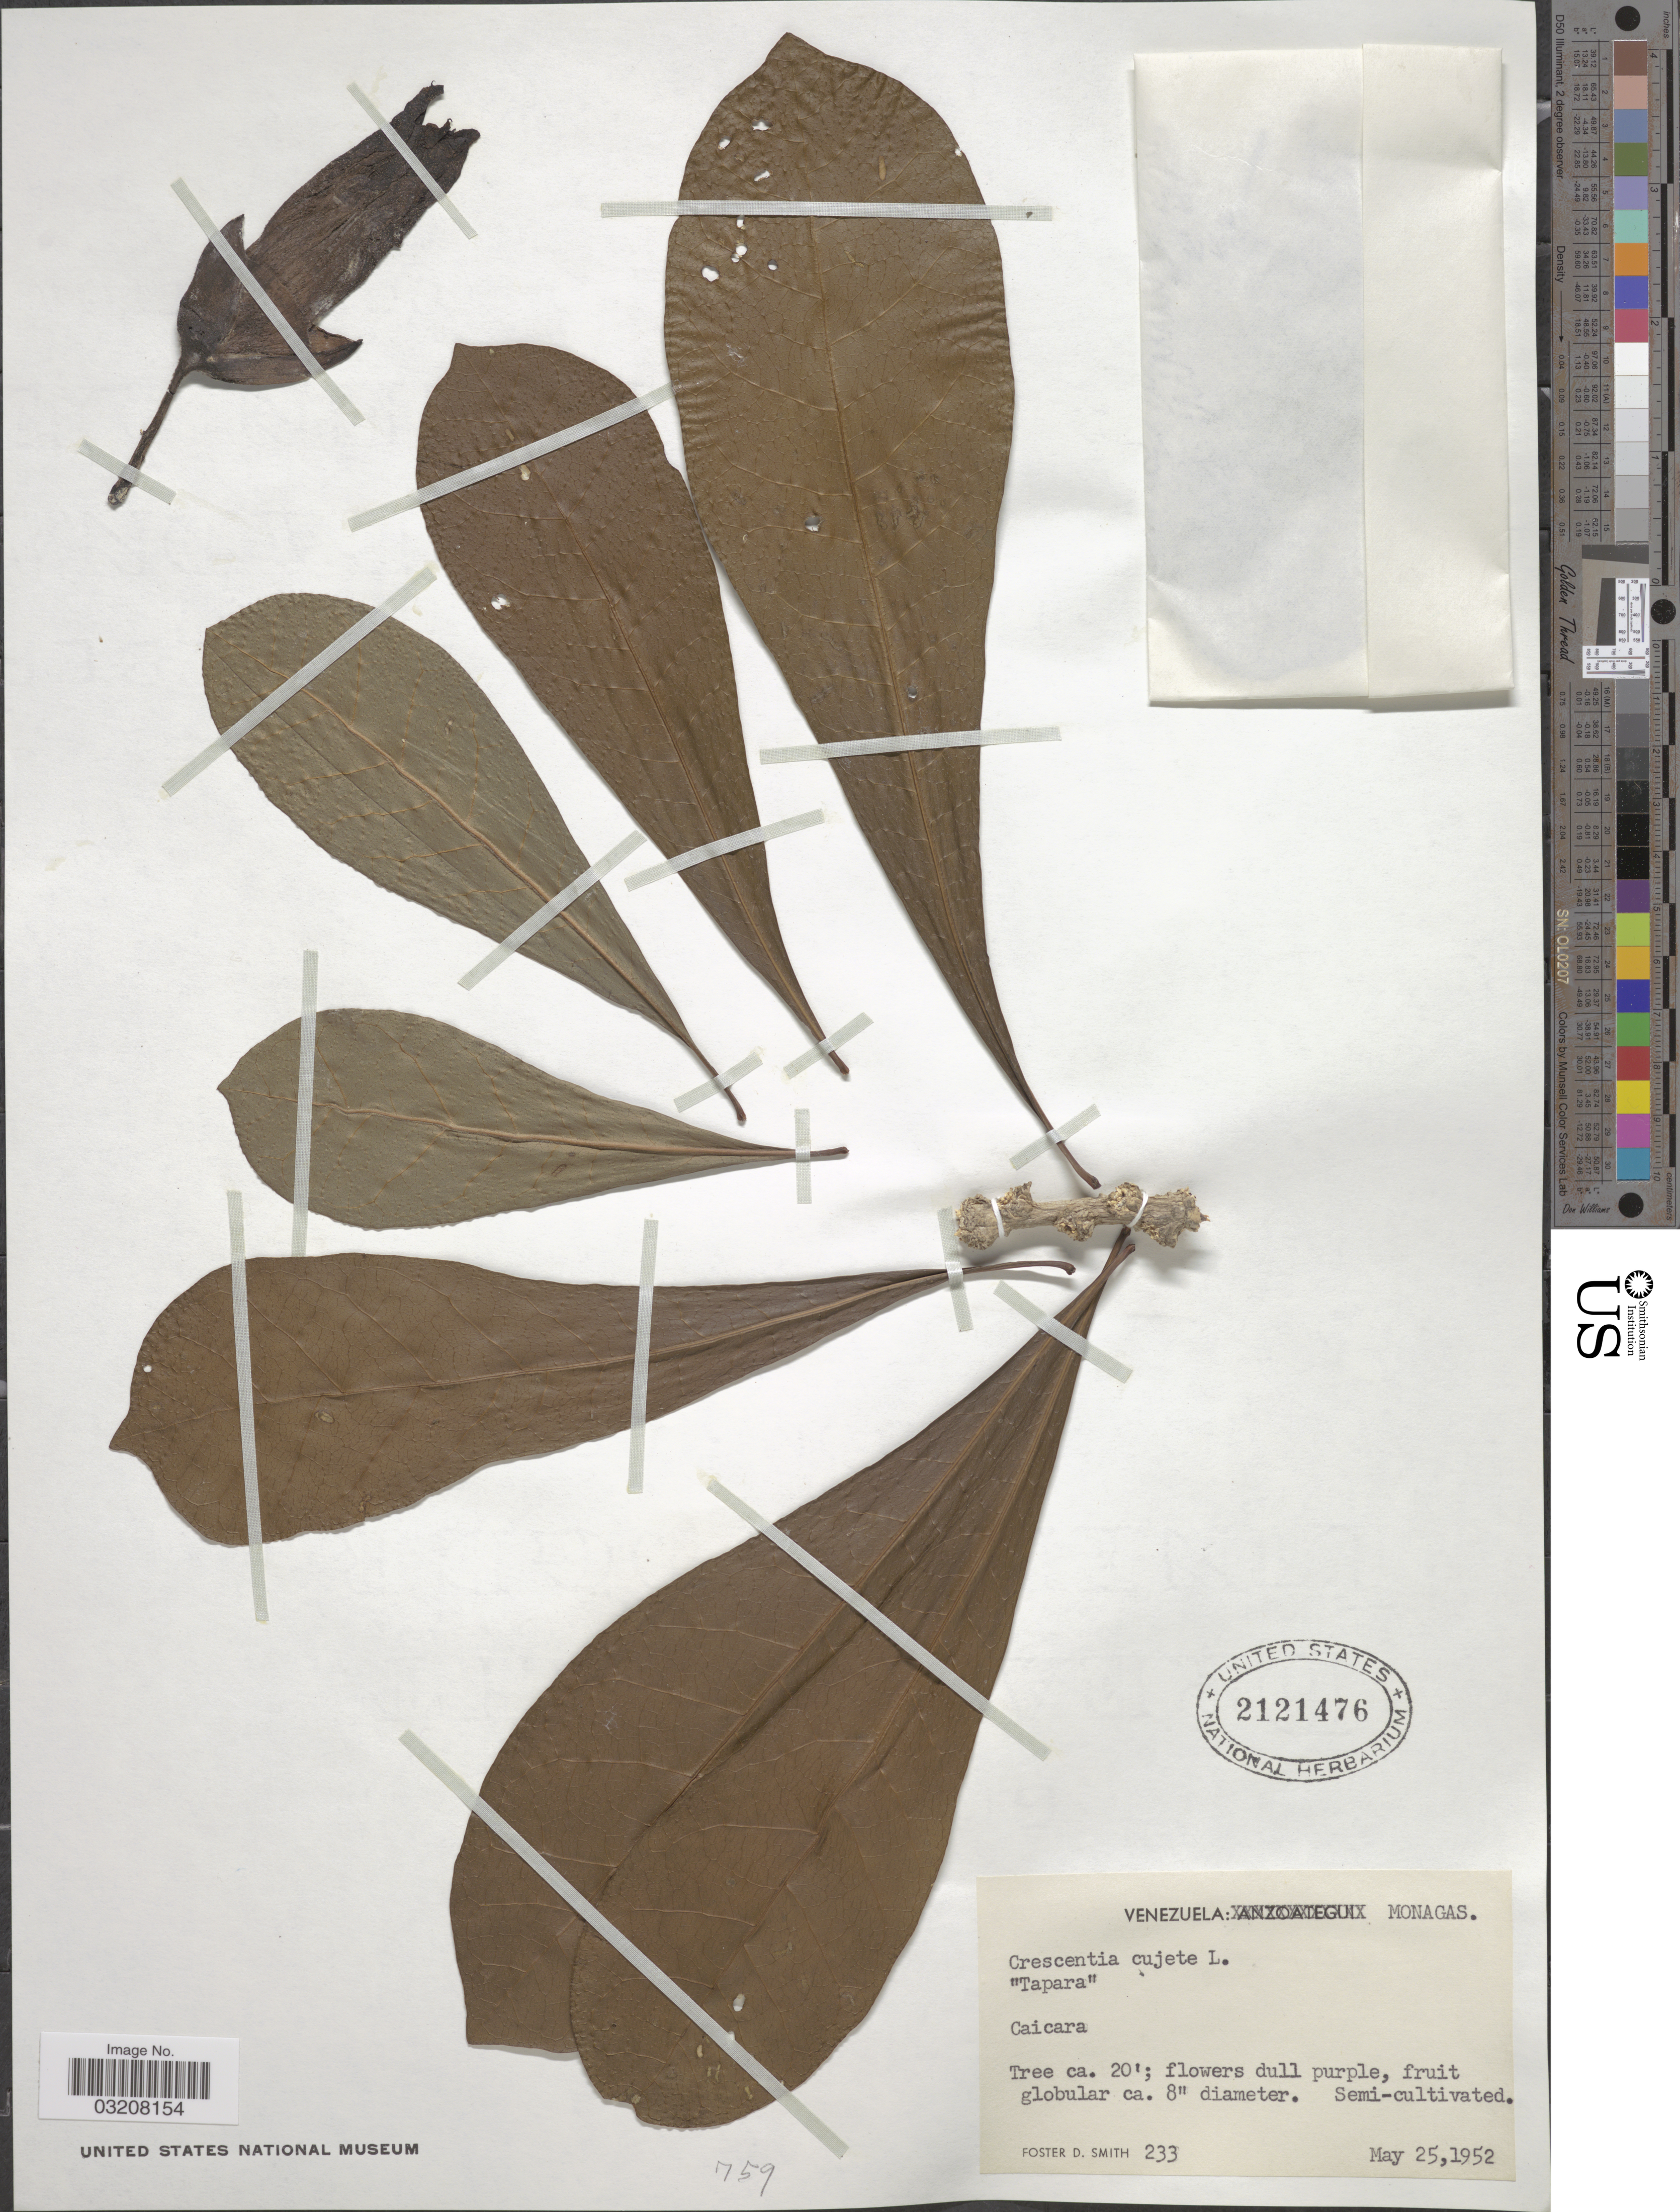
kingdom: Plantae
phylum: Tracheophyta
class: Magnoliopsida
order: Lamiales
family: Bignoniaceae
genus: Crescentia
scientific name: Crescentia cujete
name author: L.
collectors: F. Smith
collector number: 233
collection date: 1952-05-25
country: Venezuela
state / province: Monagas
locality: Caicara.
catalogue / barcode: US 2121476